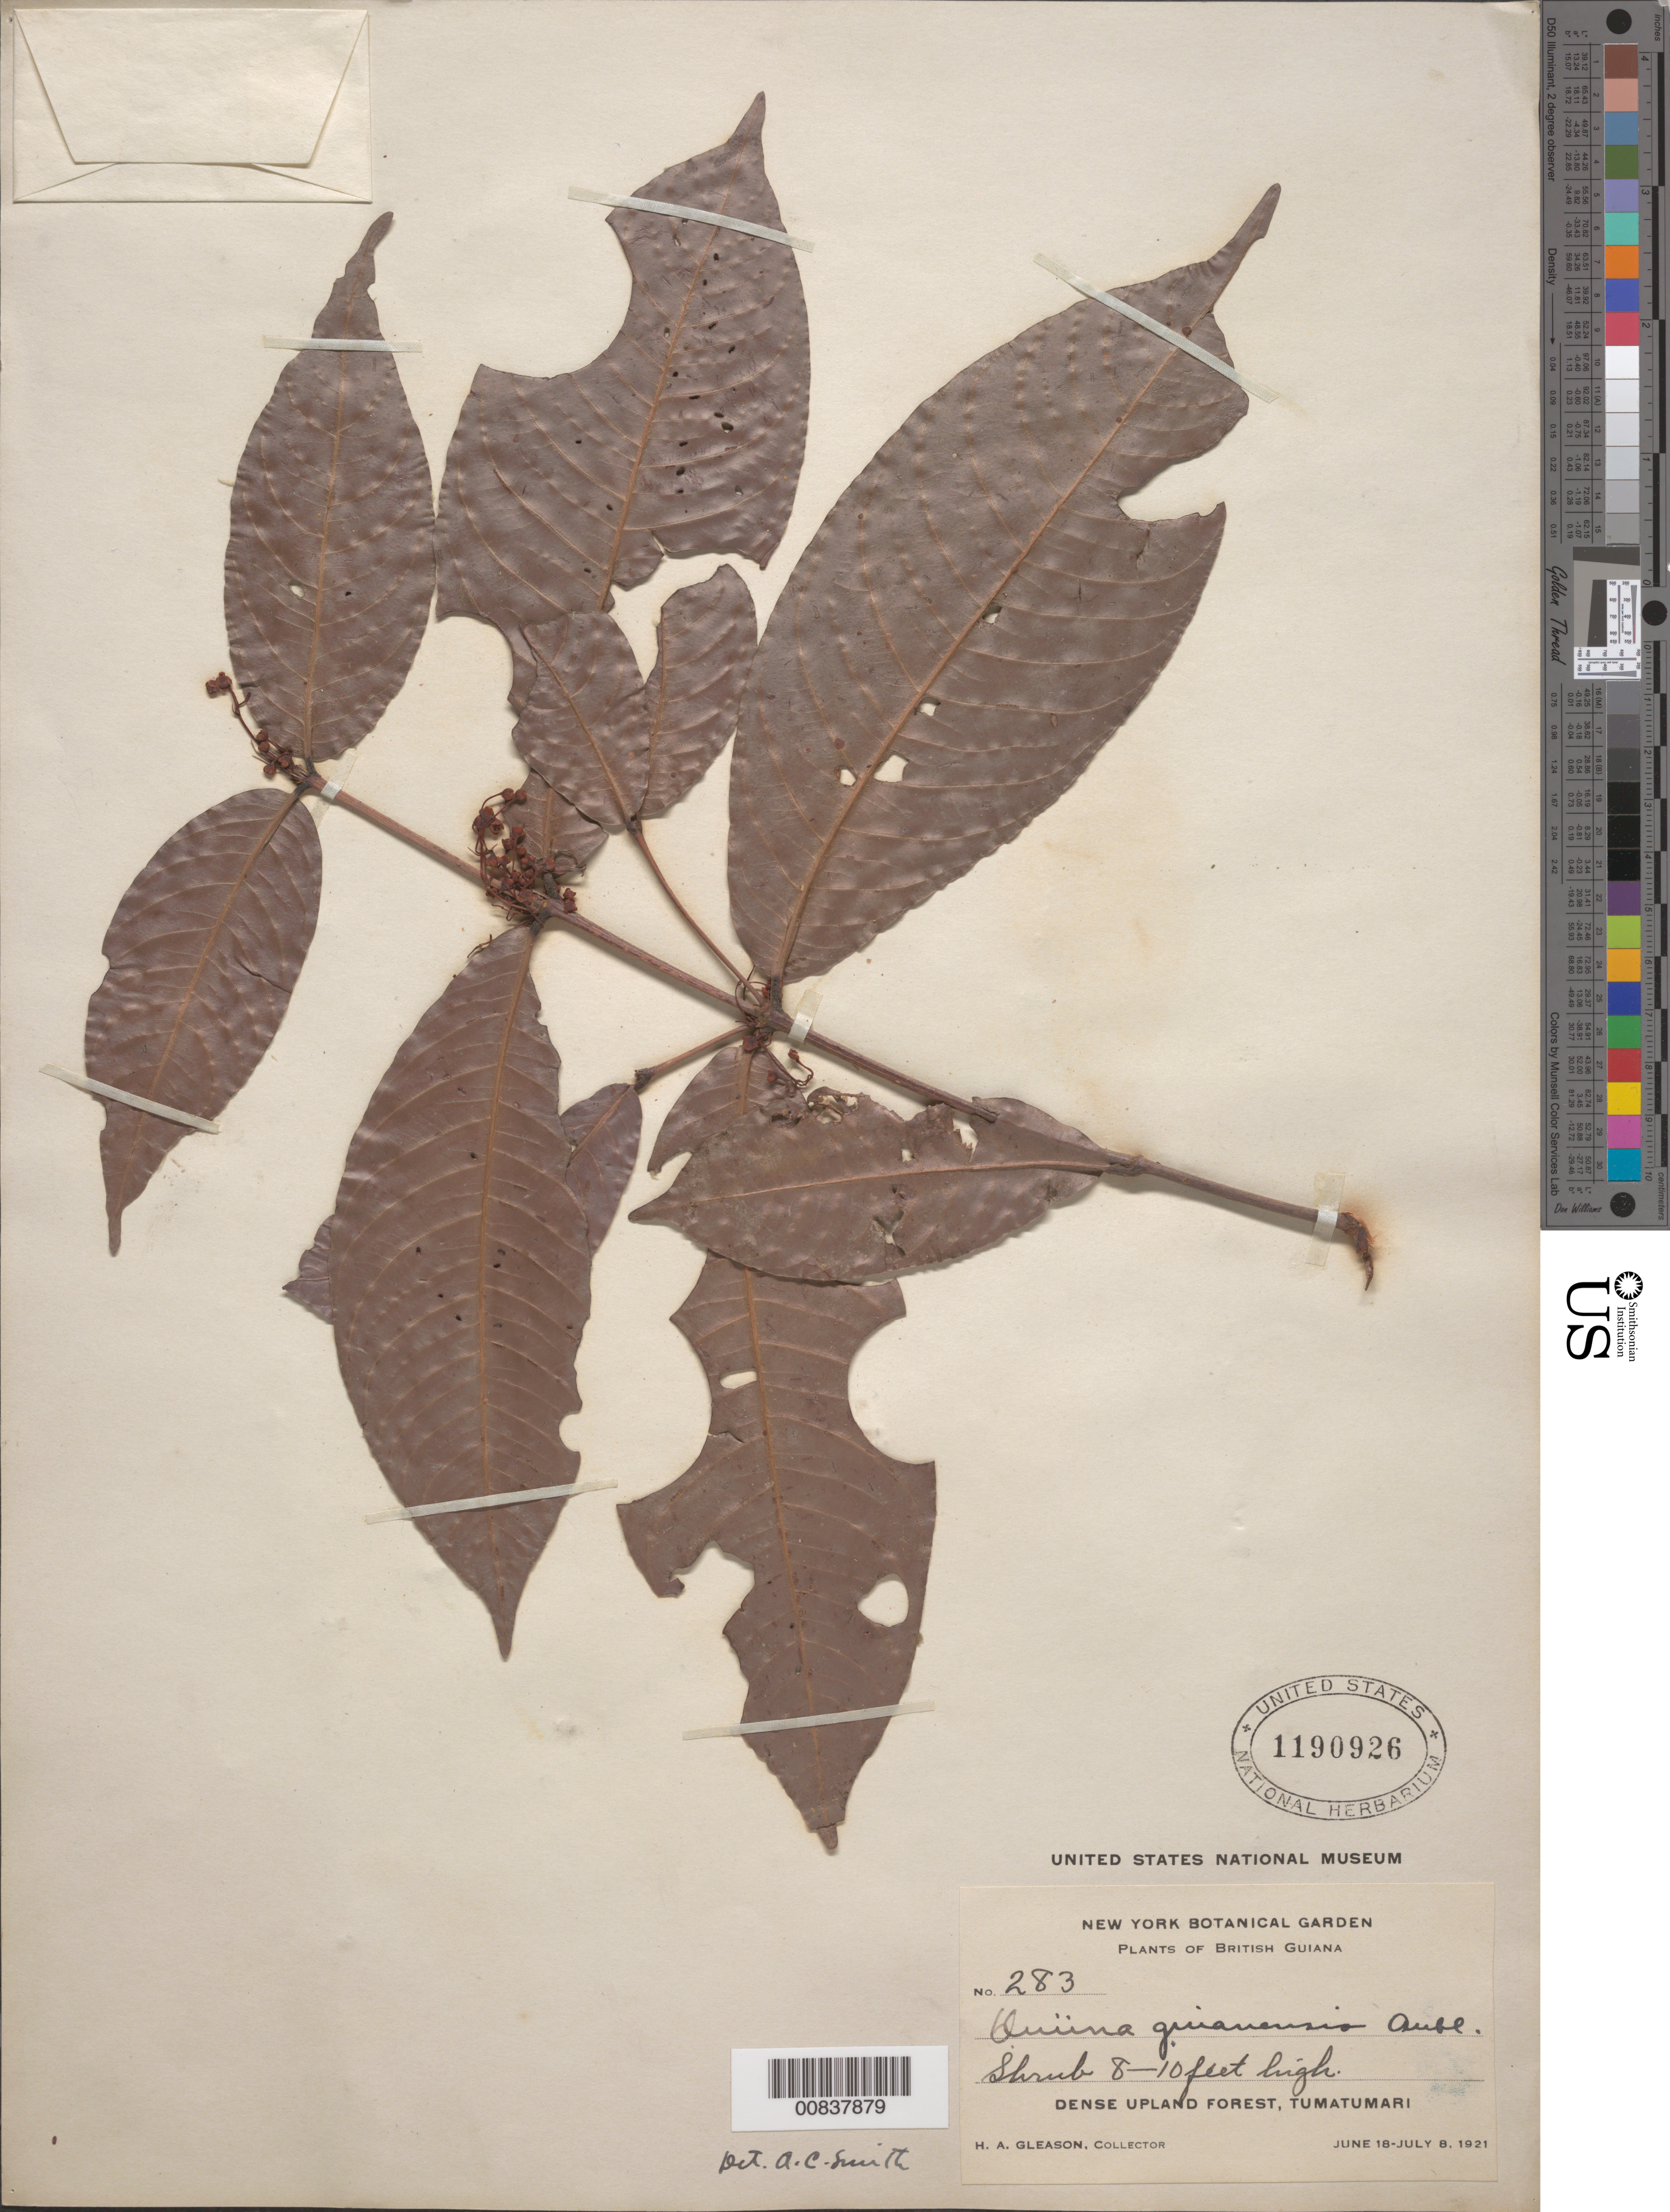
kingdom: Plantae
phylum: Tracheophyta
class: Magnoliopsida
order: Malpighiales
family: Quiinaceae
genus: Quiina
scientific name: Quiina guianensis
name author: Aubl.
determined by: Smith, A. C.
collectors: H. A. Gleason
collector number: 283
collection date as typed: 18-Jun-21 to 8-Jul-21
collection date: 1921-06-18/1921-07-08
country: Guyana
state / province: Potaro-Siparuni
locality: Tumatumari Village, Potaro R.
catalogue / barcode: US 1190926